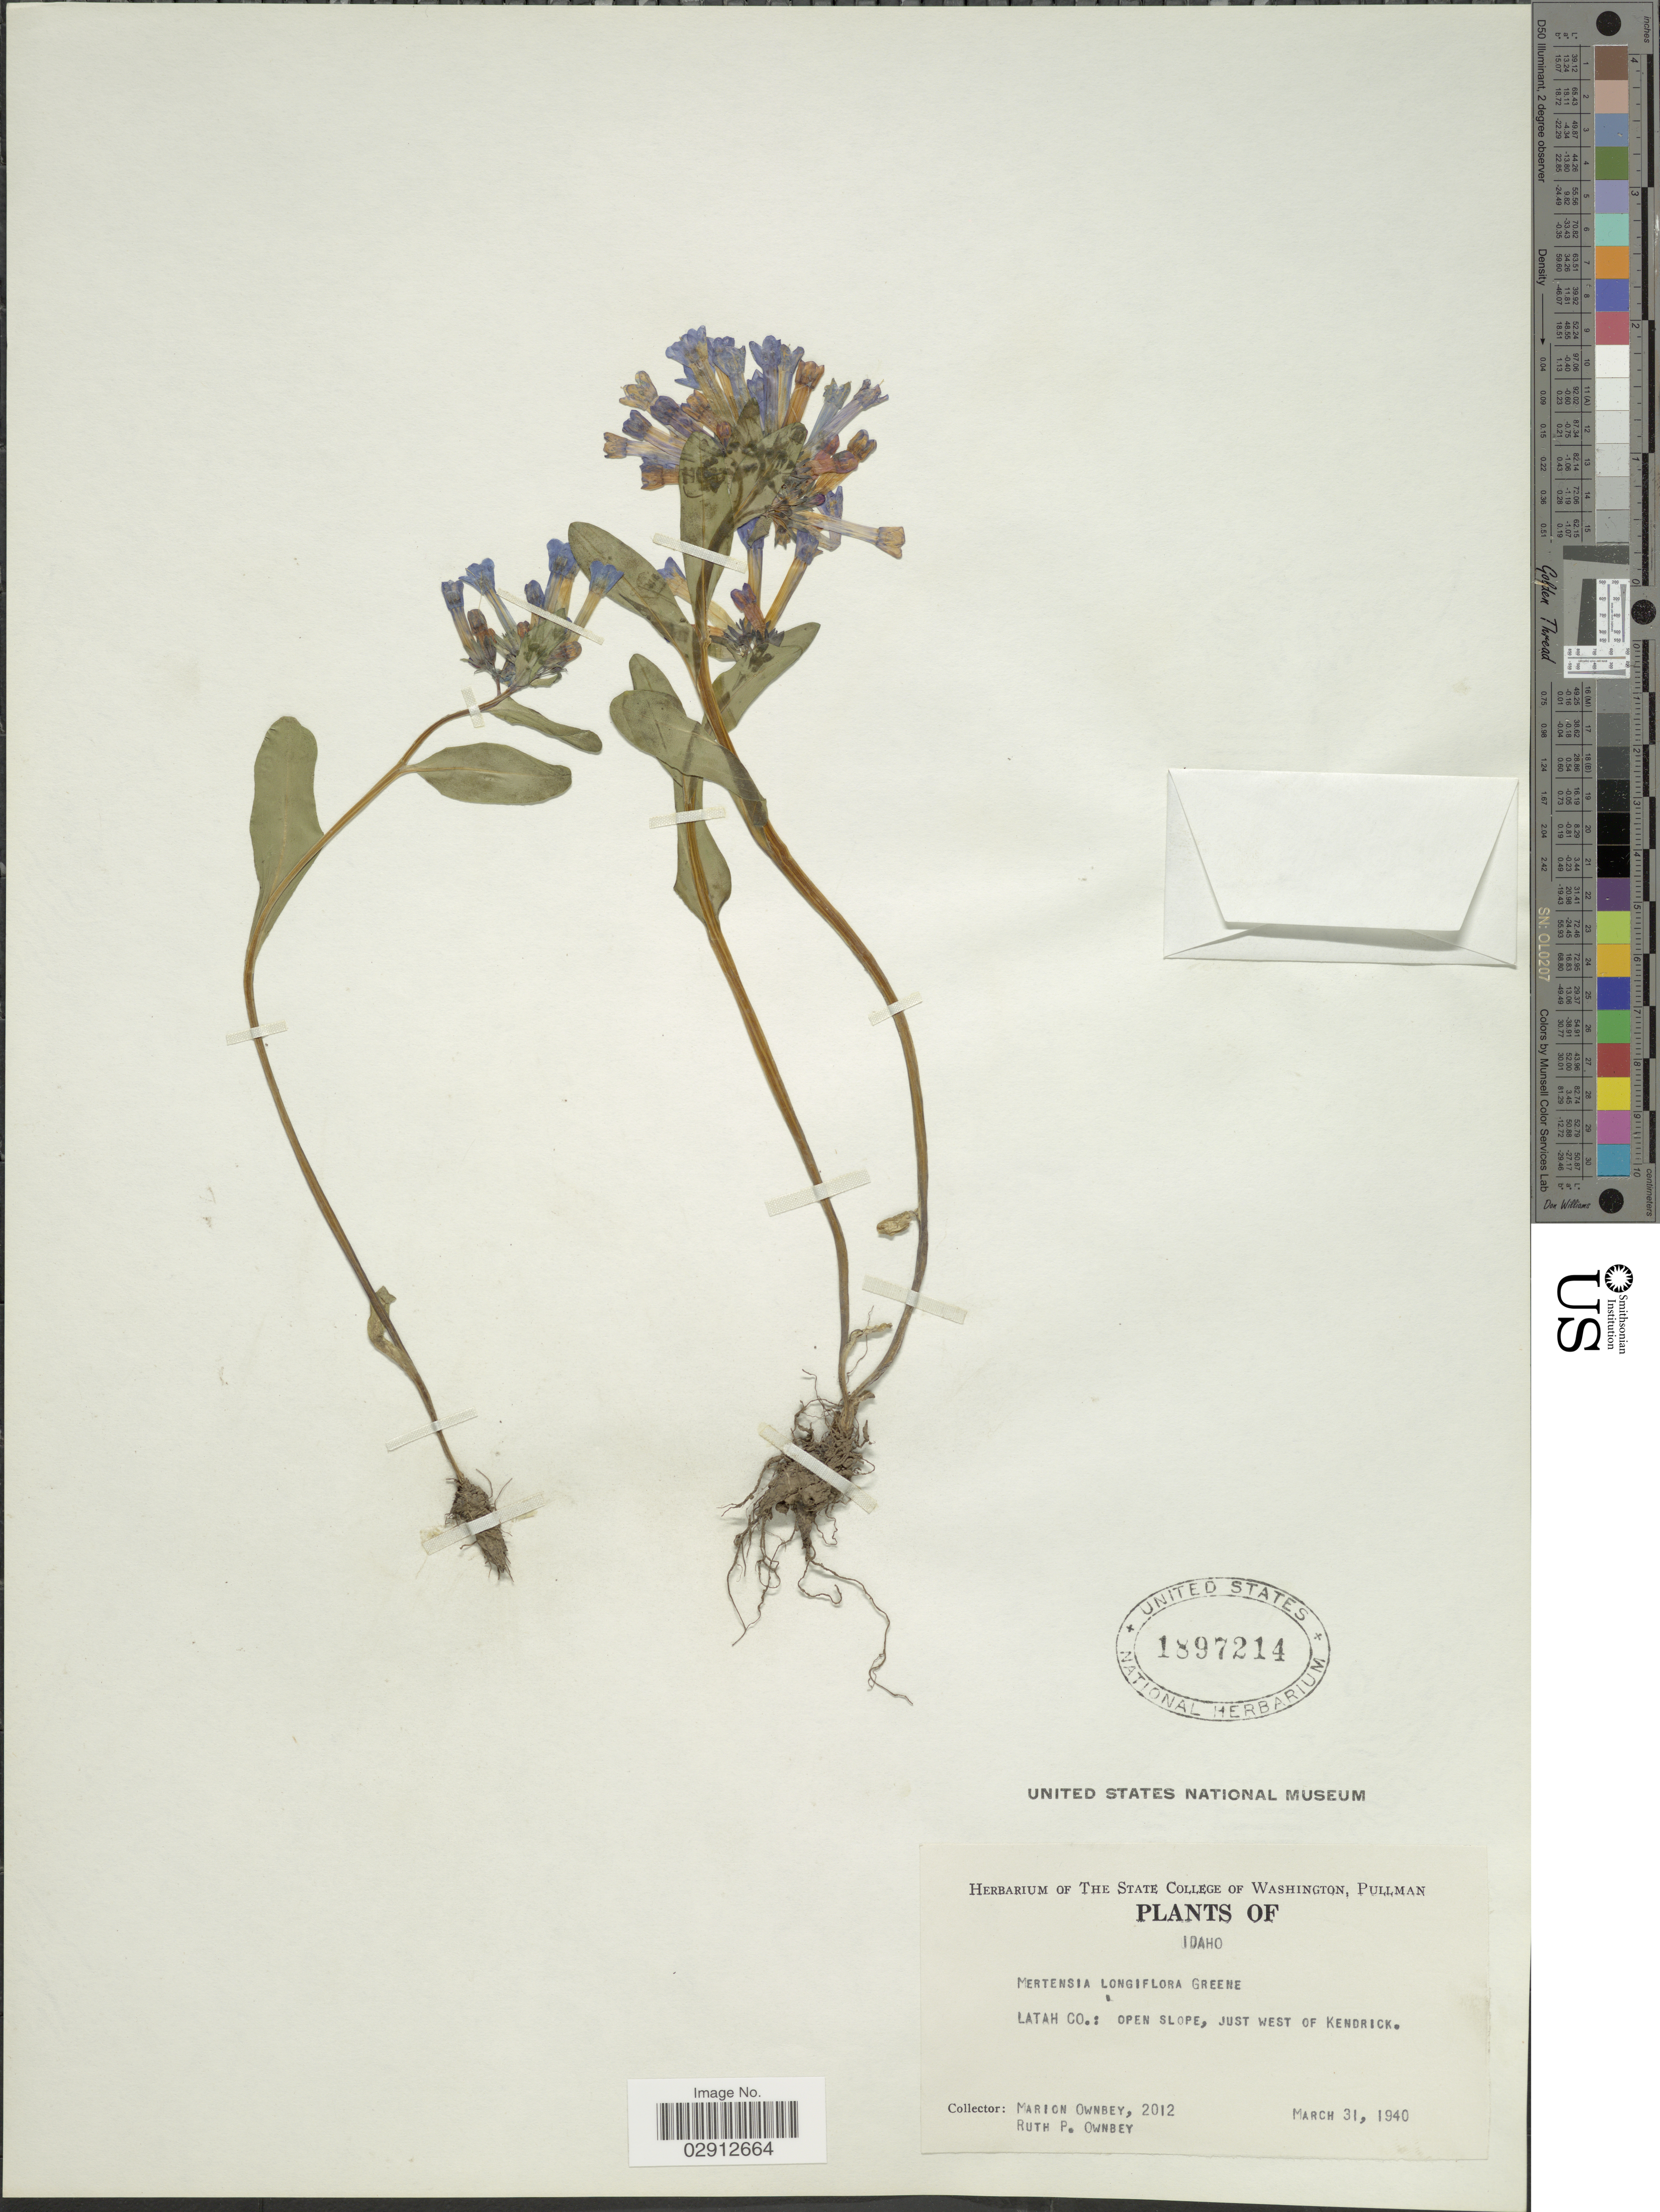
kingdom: Plantae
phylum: Tracheophyta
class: Magnoliopsida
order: Boraginales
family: Boraginaceae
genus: Mertensia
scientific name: Mertensia longiflora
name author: Rydb.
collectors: M. Ownbey & R. Ownbey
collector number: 2012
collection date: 1940-03-31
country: United States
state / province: Idaho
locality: Latah Co.: just west of Kendrick.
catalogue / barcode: US 1897214